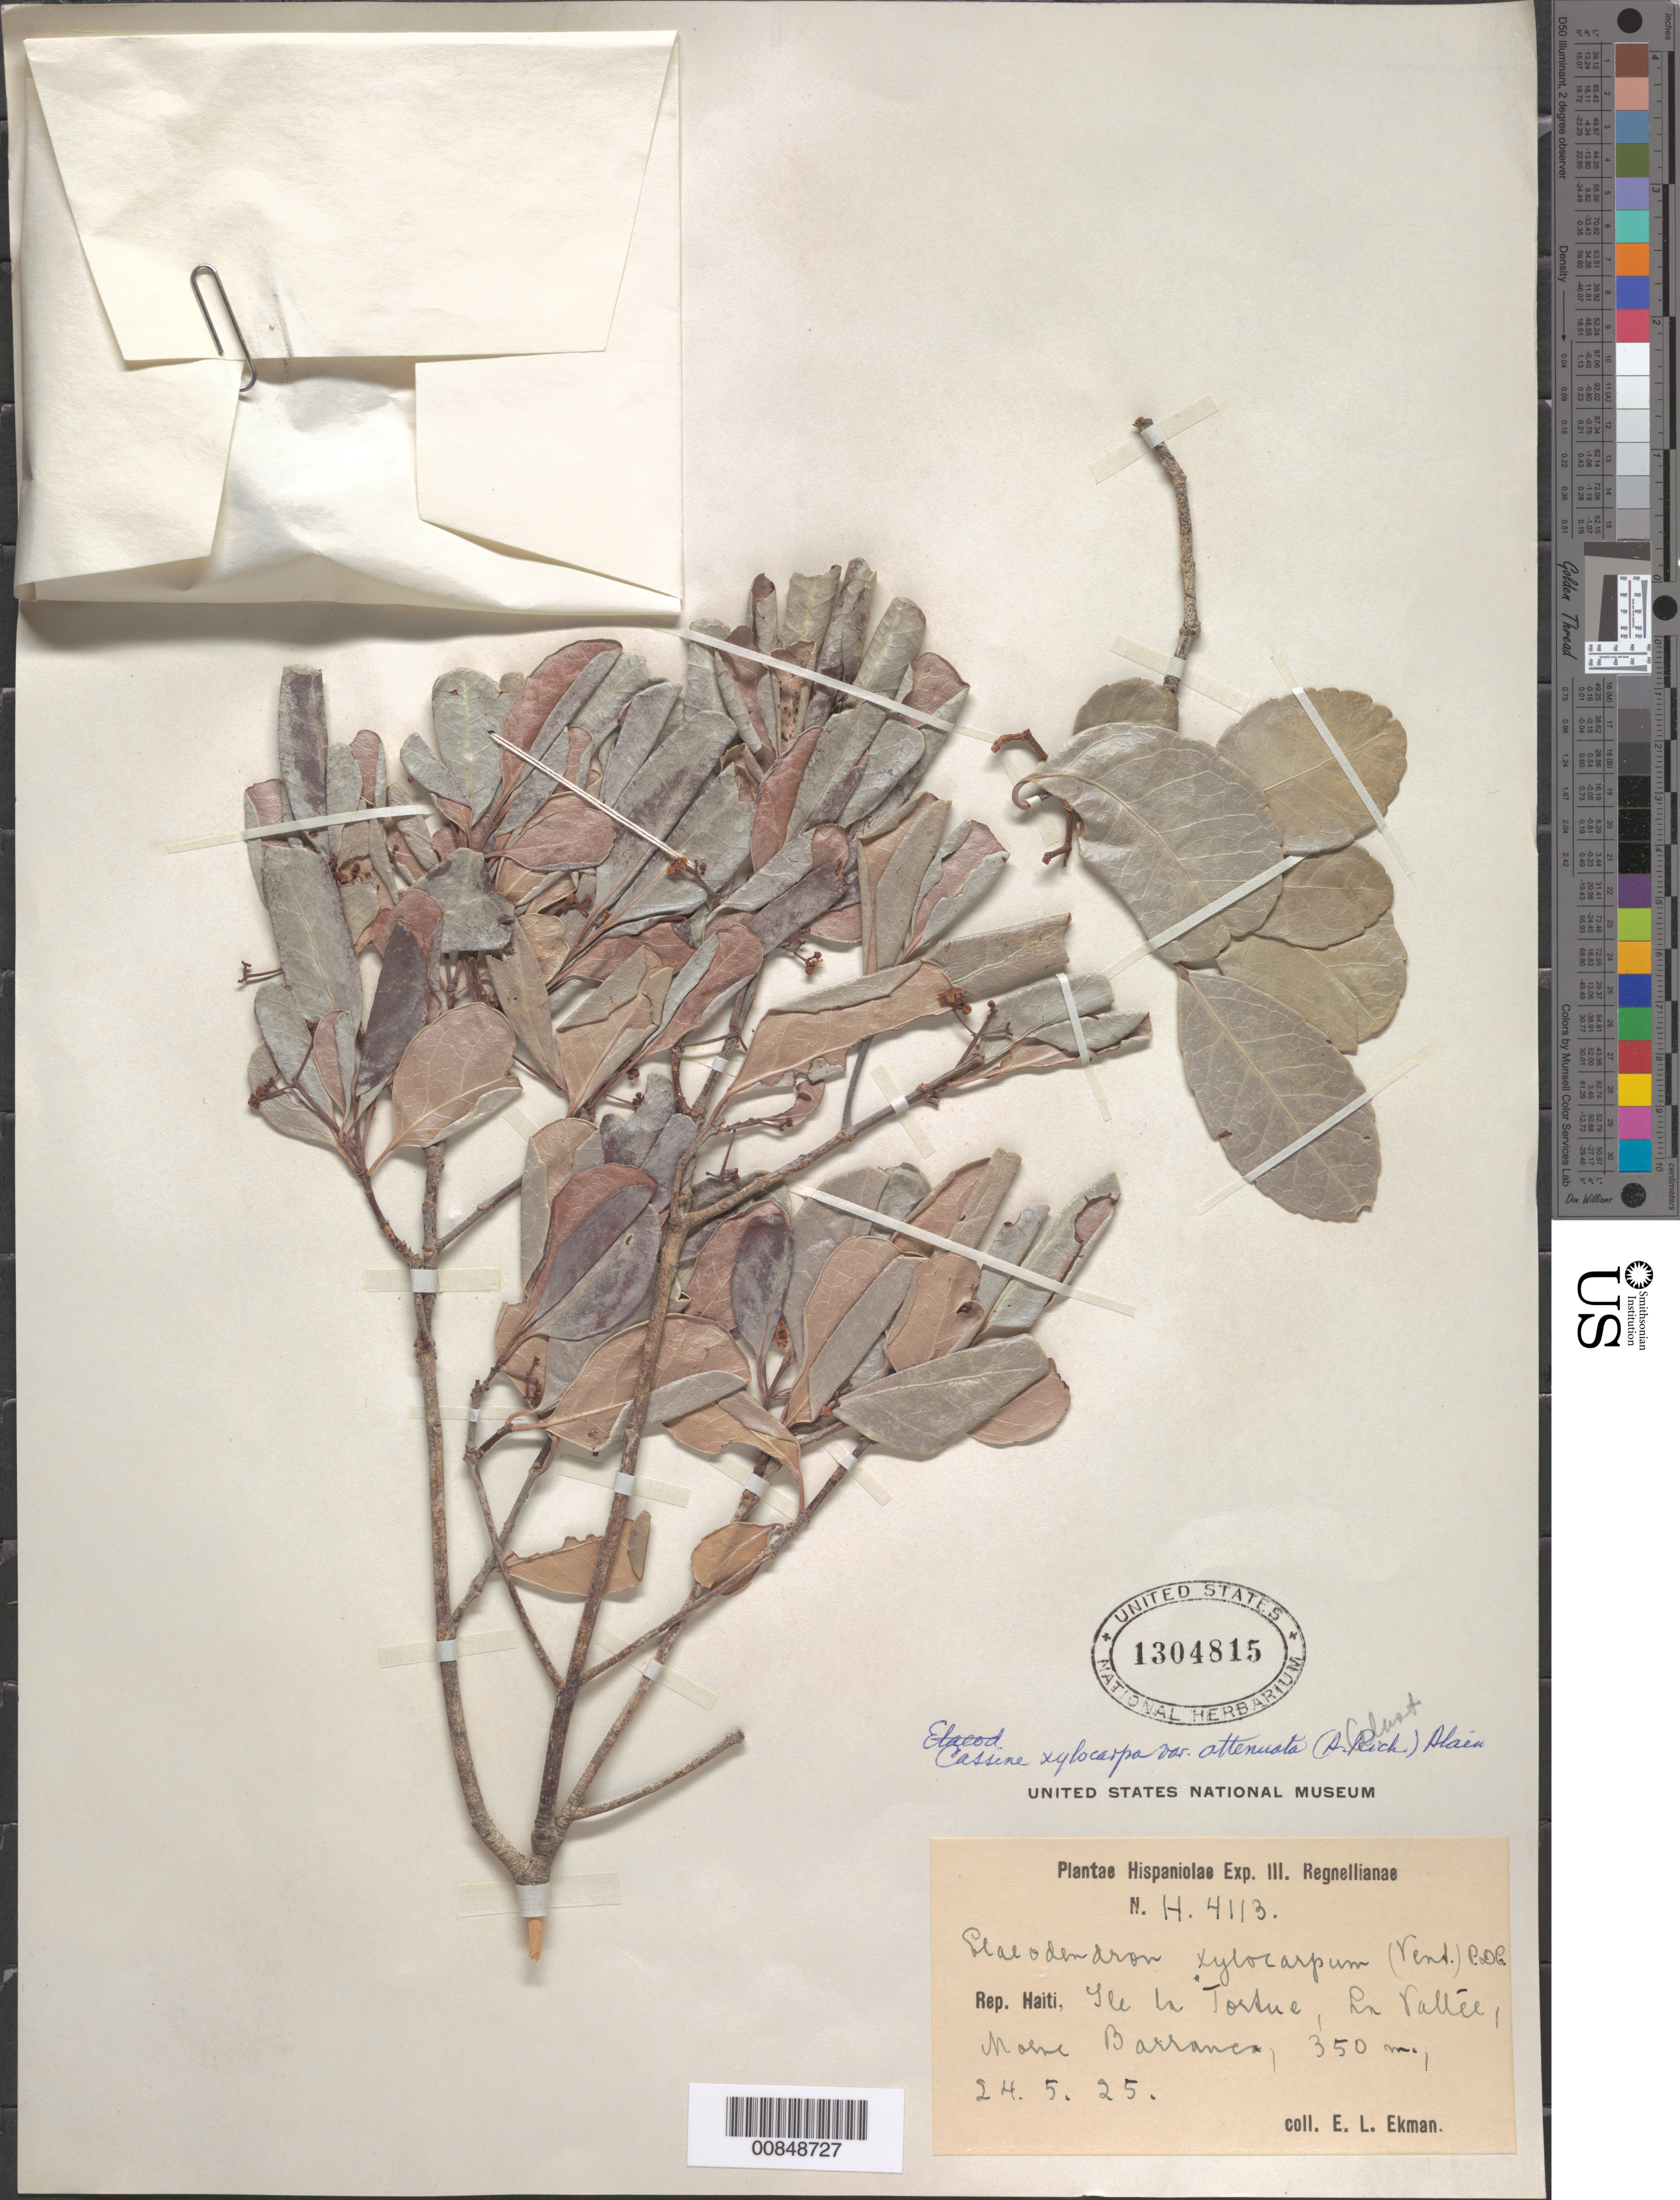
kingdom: Plantae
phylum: Tracheophyta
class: Magnoliopsida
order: Celastrales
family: Celastraceae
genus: Elaeodendron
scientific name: Elaeodendron xylocarpum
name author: (Vent.) DC.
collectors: E. L. Ekman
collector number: H 4113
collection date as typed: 24 May 1925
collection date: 1925-05-24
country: Haiti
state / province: Nord-Ouest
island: Île de la Tortue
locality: La Vallée, Marne Barranca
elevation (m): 350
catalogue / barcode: US 1304815